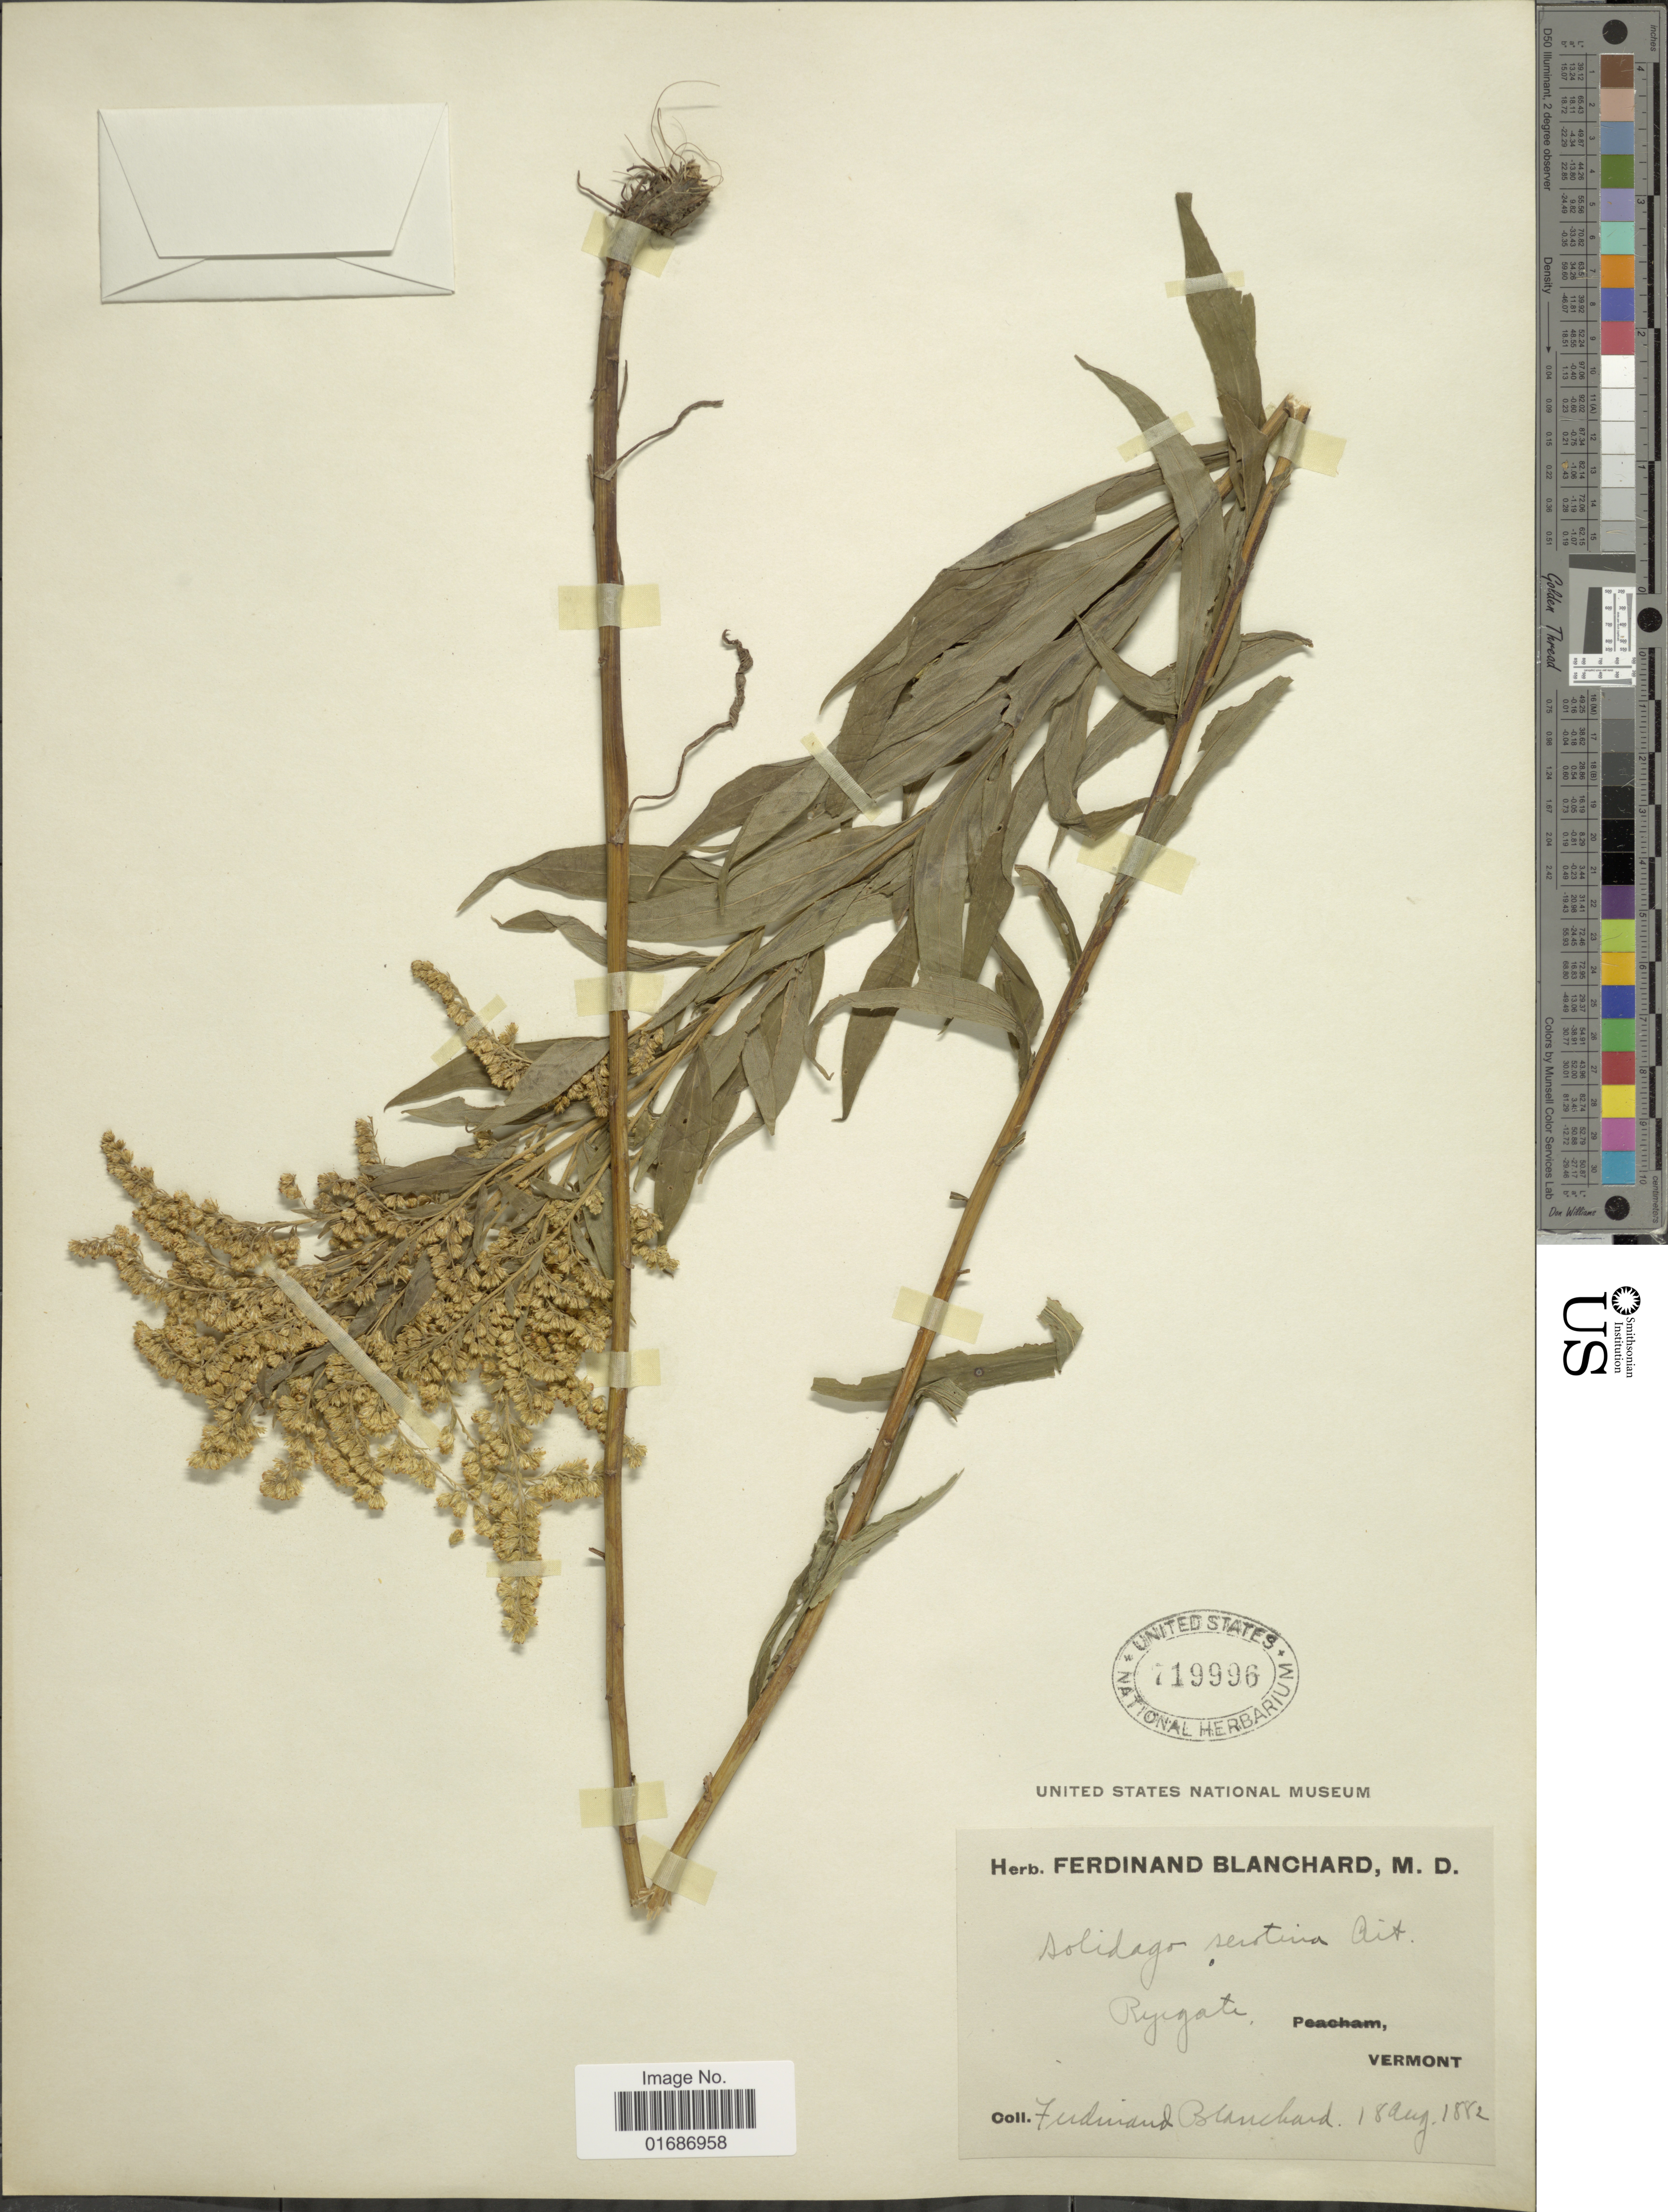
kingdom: Plantae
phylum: Tracheophyta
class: Magnoliopsida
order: Asterales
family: Asteraceae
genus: Solidago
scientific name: Solidago gigantea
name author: Aiton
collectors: F. Blanchard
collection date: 1882-08-18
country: United States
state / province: Vermont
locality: Ryegate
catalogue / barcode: US 719996